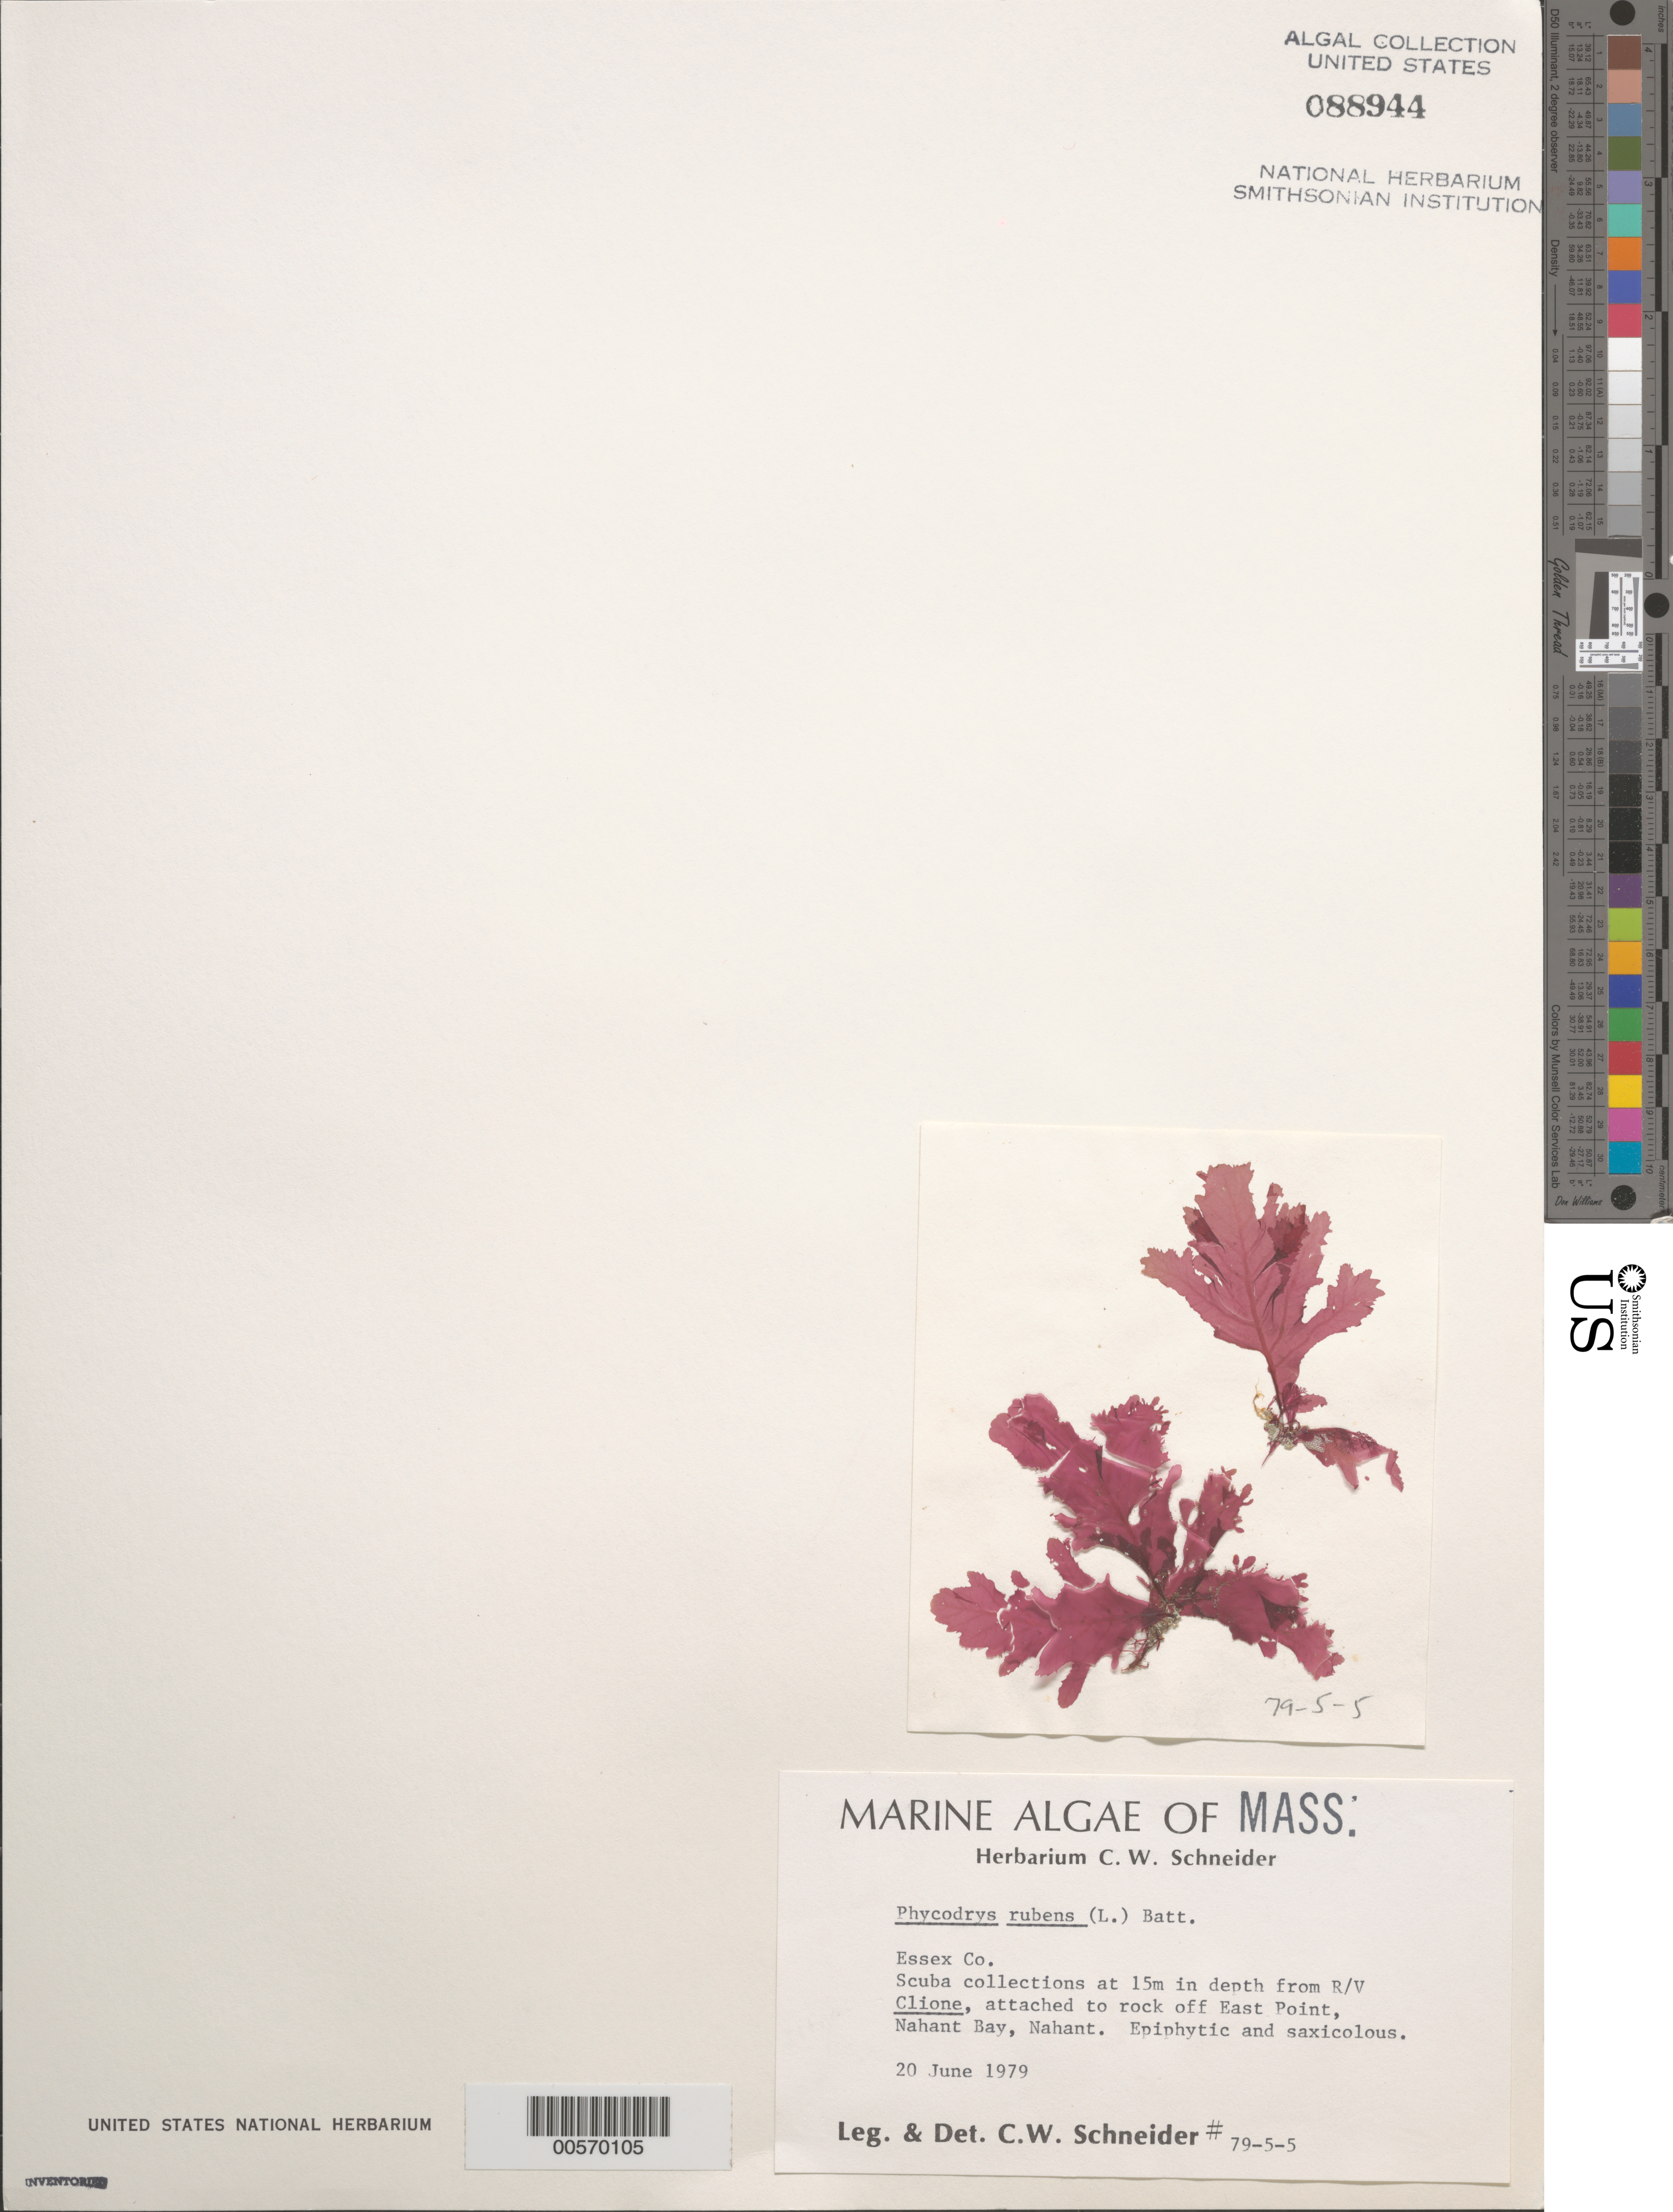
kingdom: Plantae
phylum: Rhodophyta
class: Florideophyceae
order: Ceramiales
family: Delesseriaceae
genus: Phycodrys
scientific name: Phycodrys rubens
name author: (L.) Batters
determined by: Schneider, C. W.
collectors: C. W. Schneider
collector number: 79-5-5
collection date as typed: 20 Jun 1979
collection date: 1979-06-20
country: United States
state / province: Massachusetts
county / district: Essex County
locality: Nahant Bay, off East Point, Nahant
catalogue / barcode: US 88944